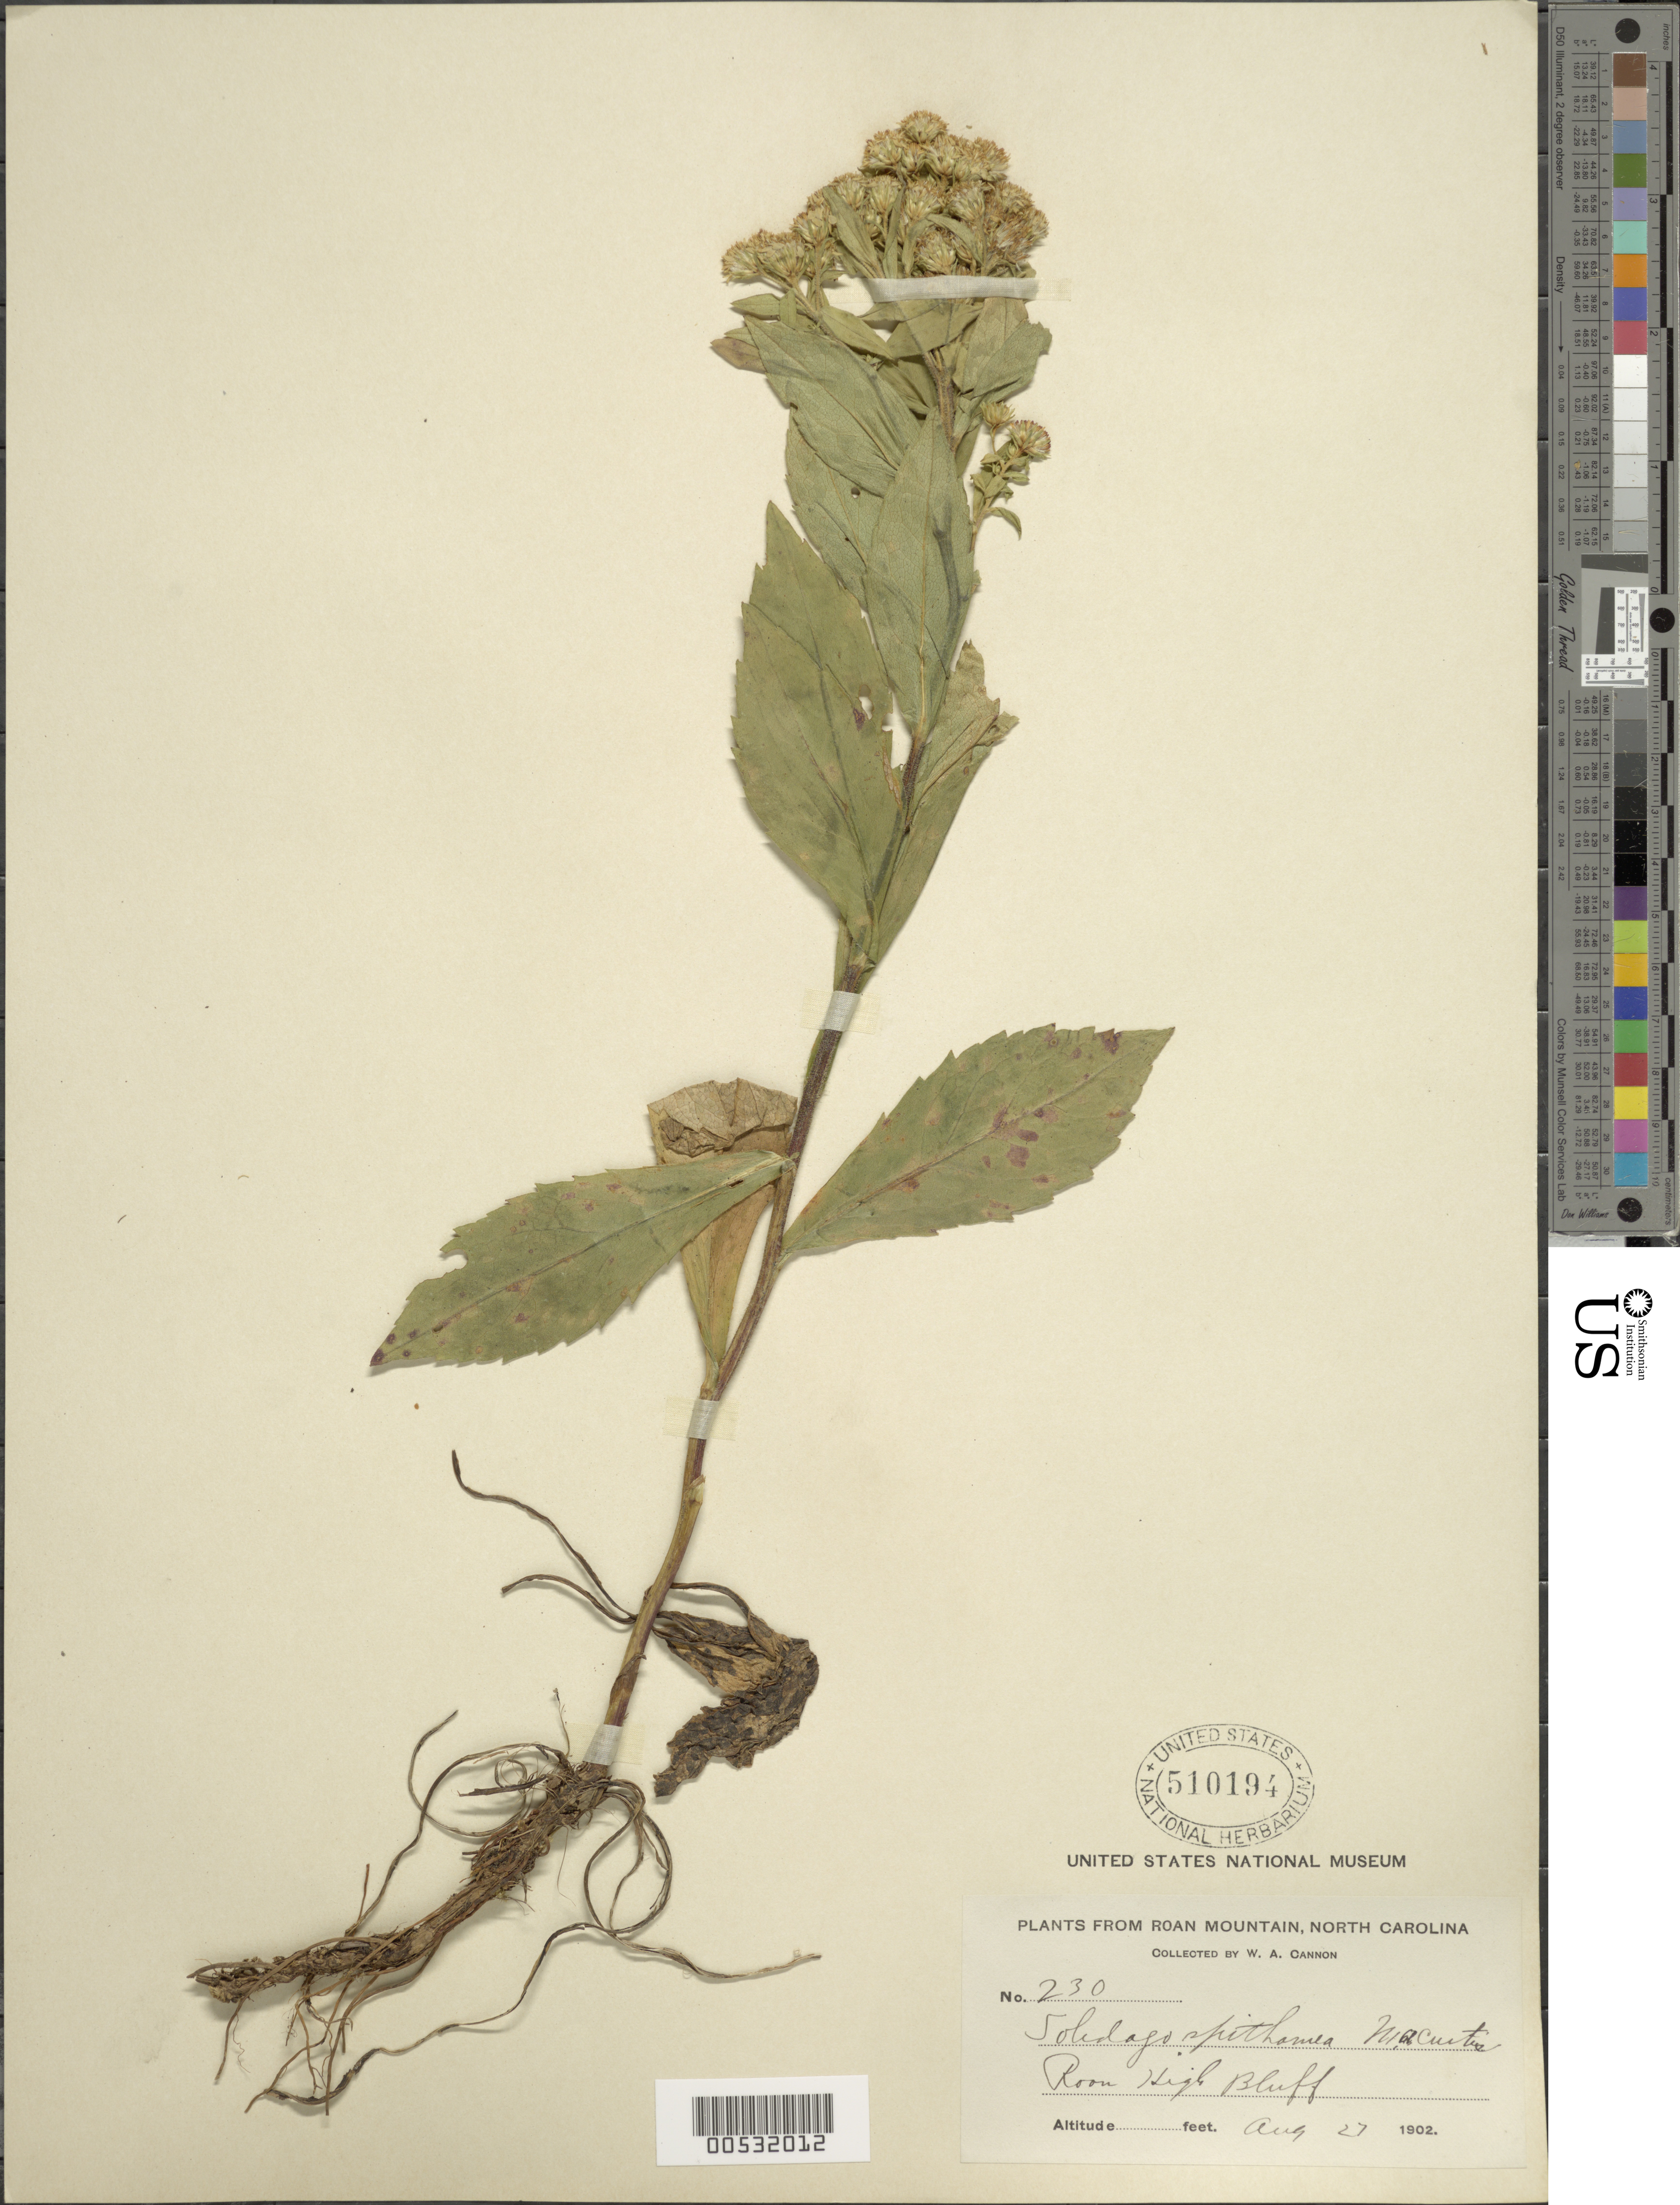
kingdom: Plantae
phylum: Tracheophyta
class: Magnoliopsida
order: Asterales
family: Asteraceae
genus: Solidago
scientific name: Solidago spithamaea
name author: M.A. Curtis ex A. Gray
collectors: W. Cannon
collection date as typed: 27 Aug 1902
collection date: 1902-08-27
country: United States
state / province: North Carolina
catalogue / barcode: US 510194